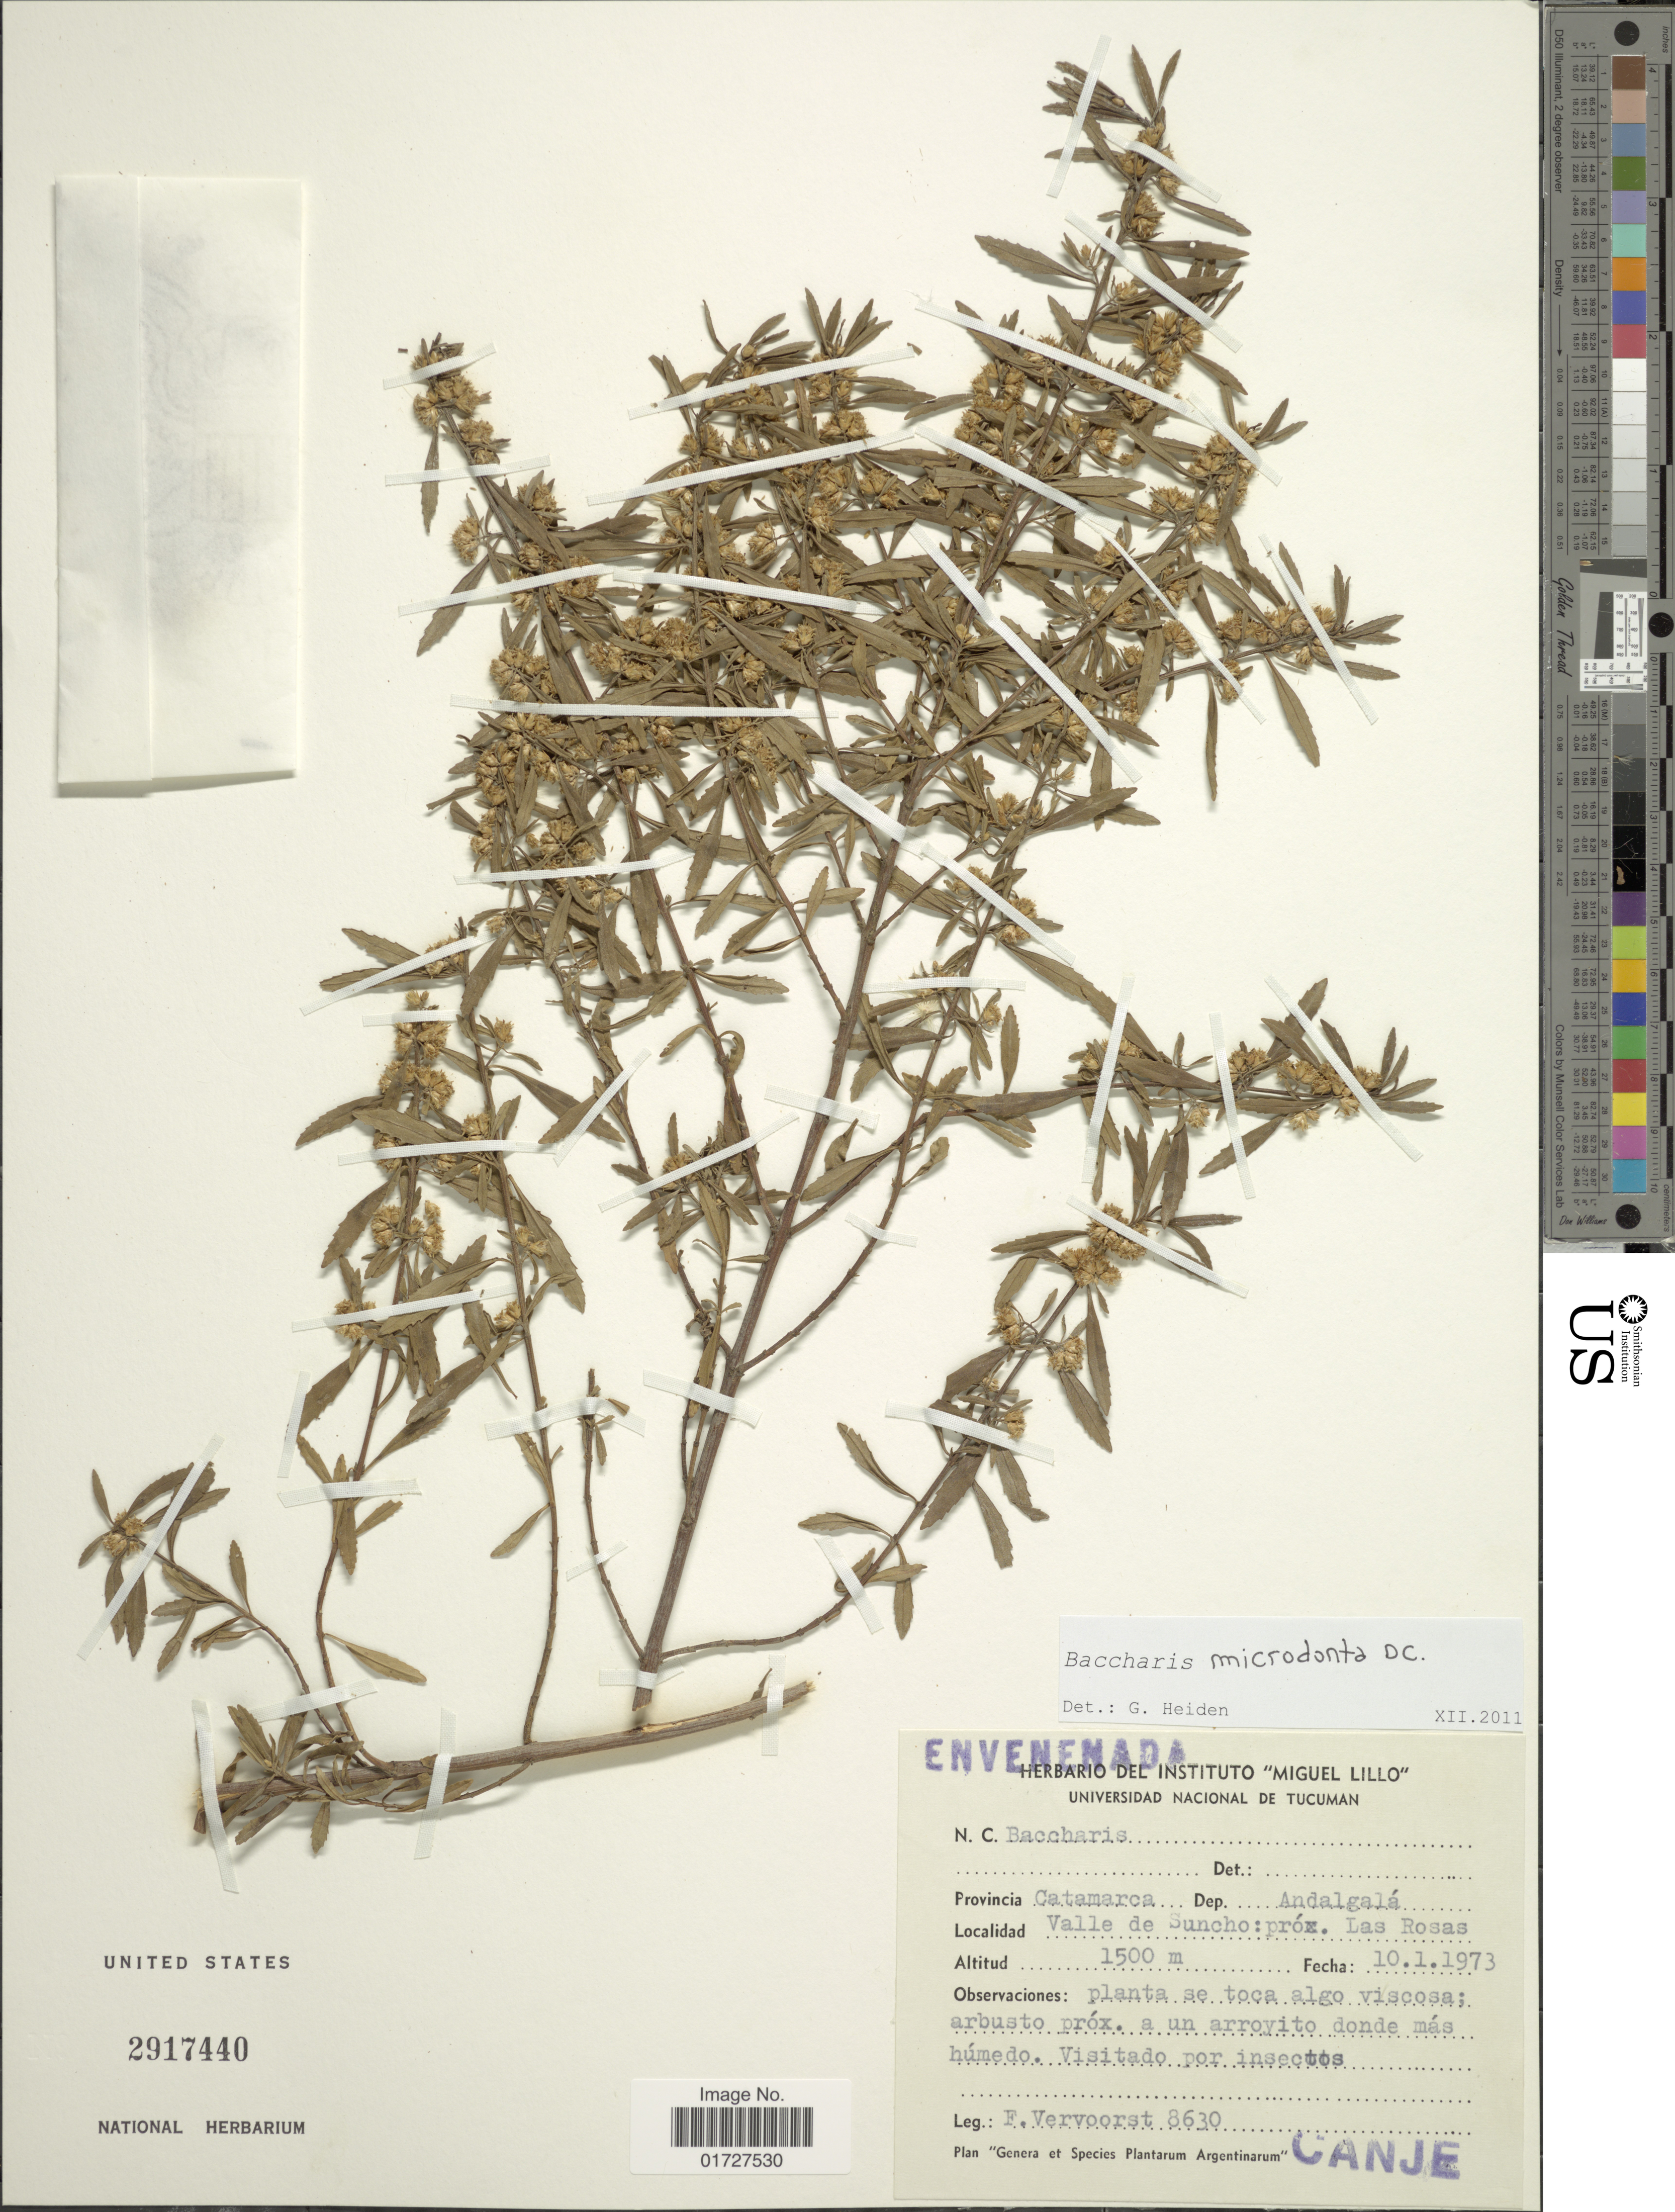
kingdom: Plantae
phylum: Tracheophyta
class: Magnoliopsida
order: Asterales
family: Asteraceae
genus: Baccharis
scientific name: Baccharis microdonta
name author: DC.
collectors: F. Vervoorst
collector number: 8630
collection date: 1973-01-10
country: Argentina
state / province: Catamarca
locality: Dep. Andalgala, Valle de Suncho, prox. Las Rosas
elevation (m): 1500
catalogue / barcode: US 2917440